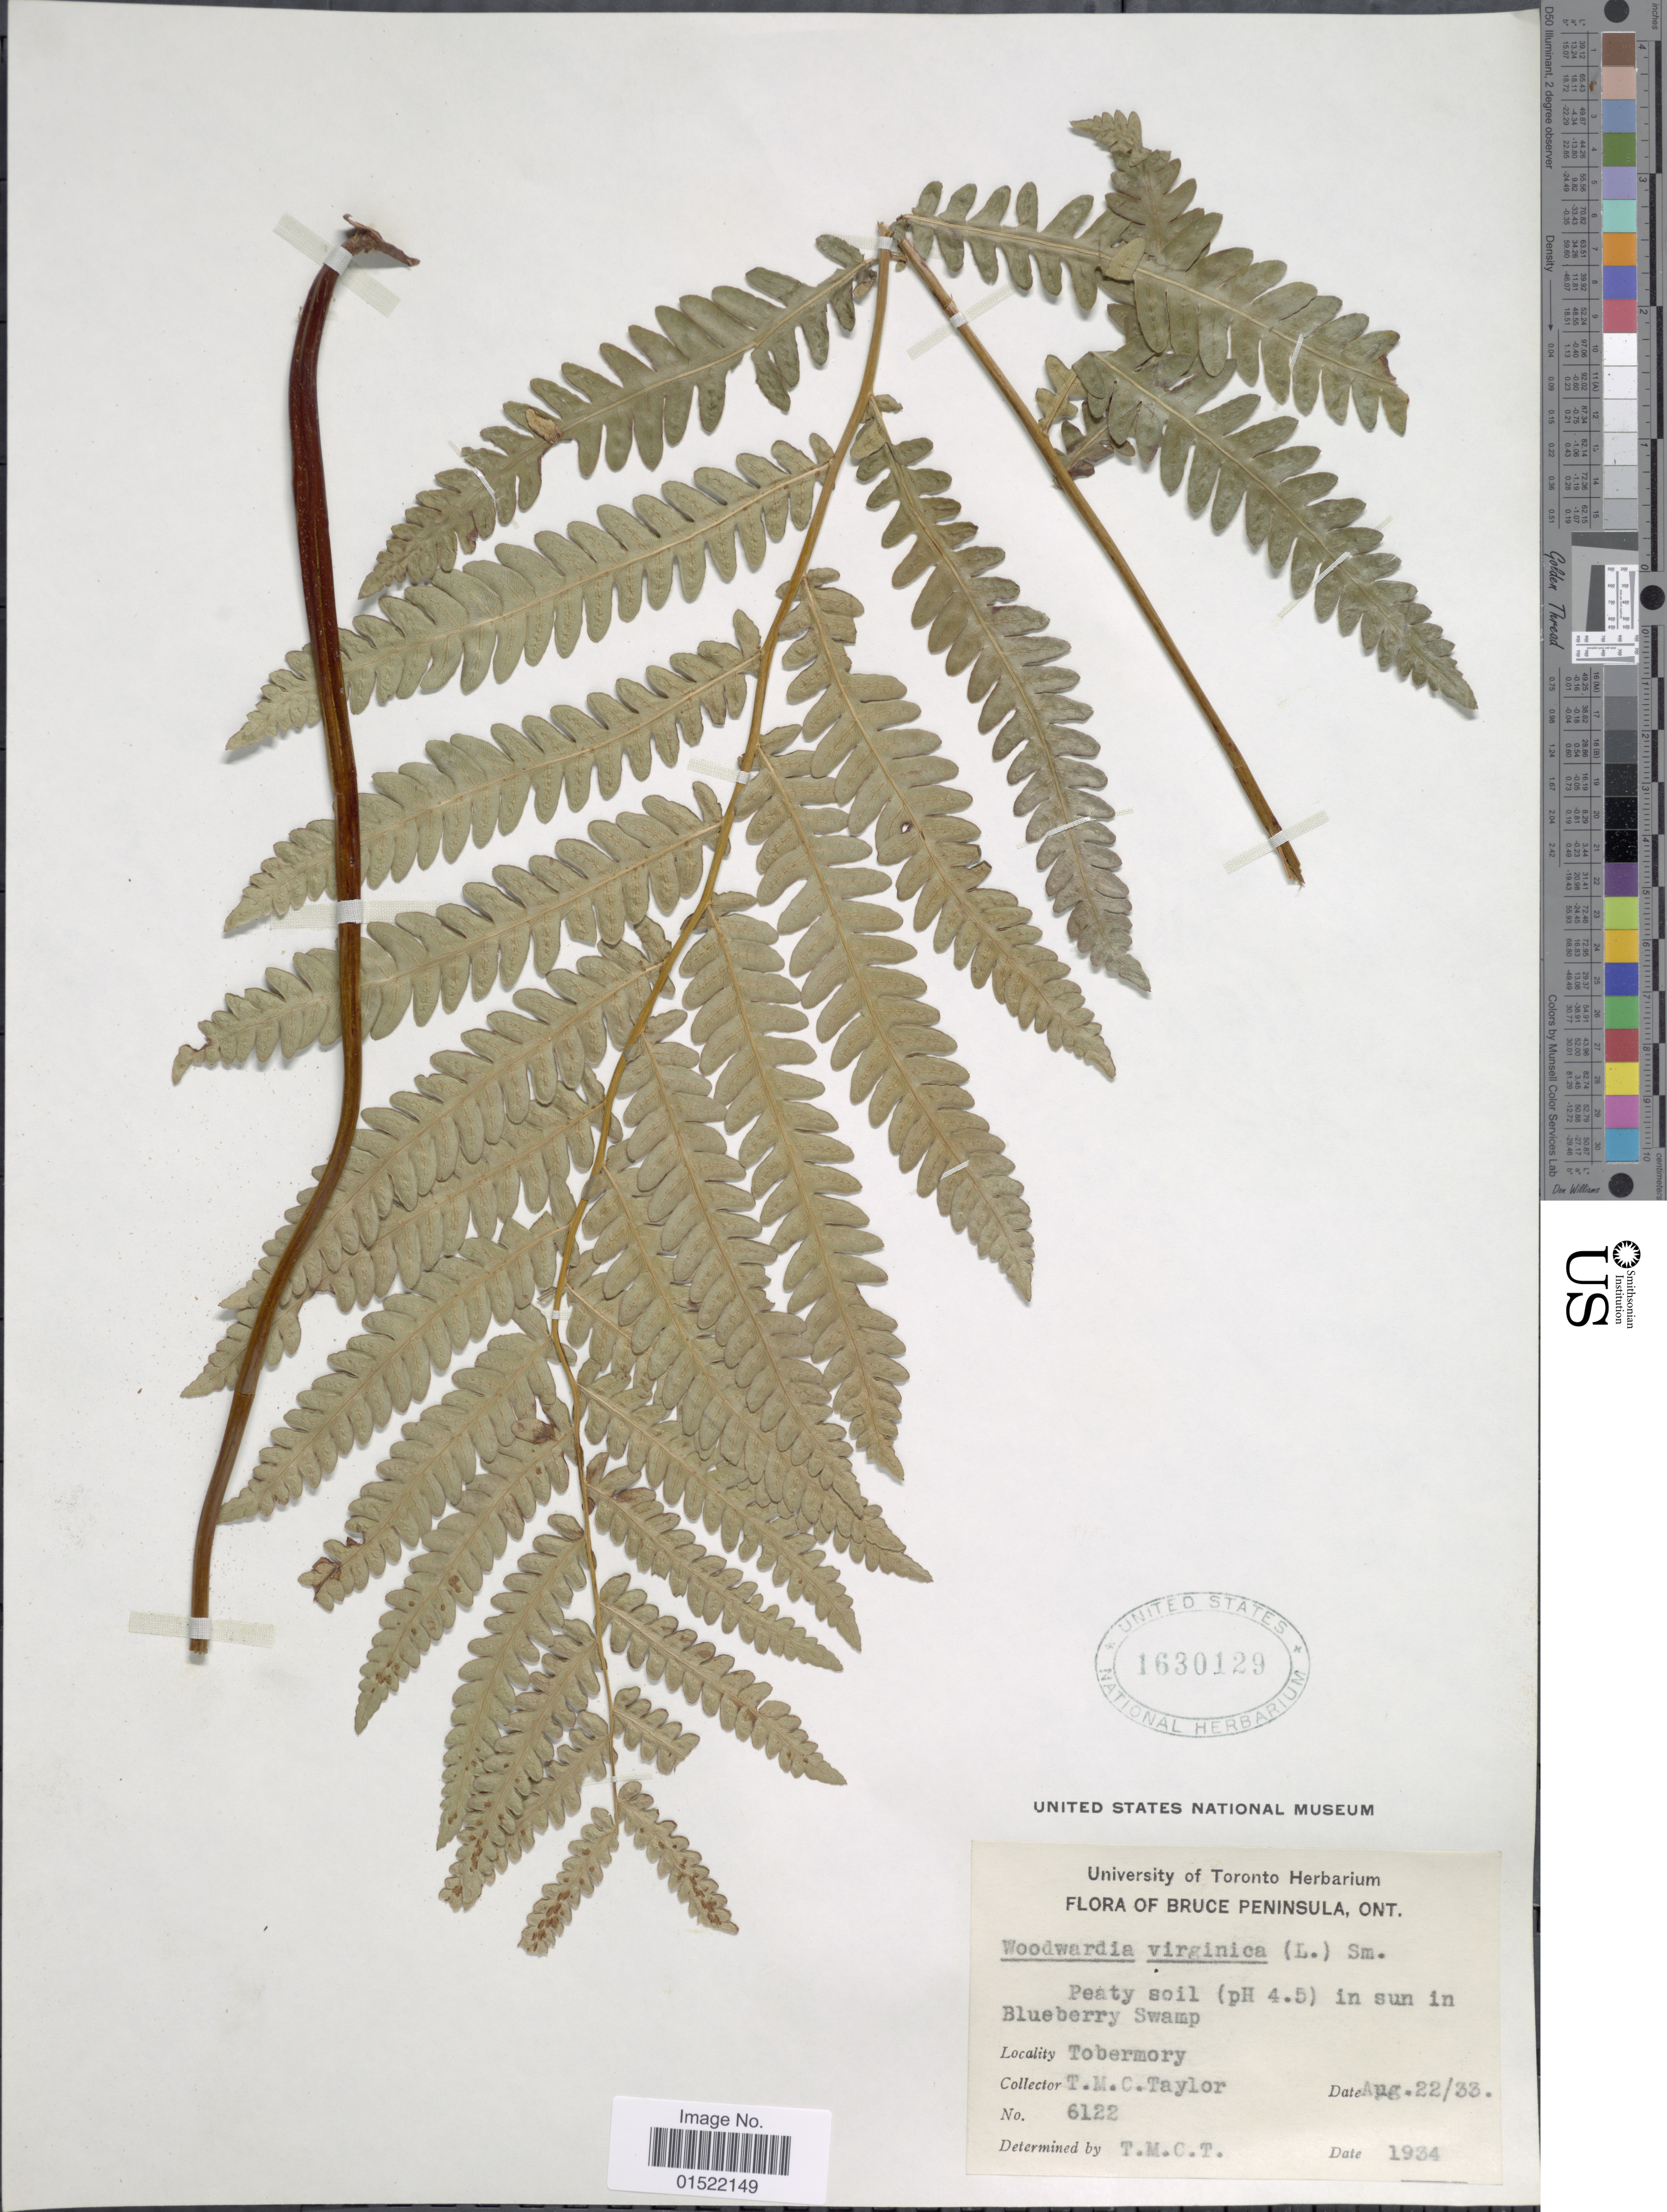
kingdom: Plantae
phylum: Tracheophyta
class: Polypodiopsida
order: Polypodiales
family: Blechnaceae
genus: Woodwardia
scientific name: Woodwardia virginica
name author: (L.) R.M. Sm.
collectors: T. M. C. Taylor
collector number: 6122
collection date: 1933-08-22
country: Canada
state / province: Ontario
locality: Bruce Peninsula, Ont., Bleberry Swamp, Tobermory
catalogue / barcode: US 1630129